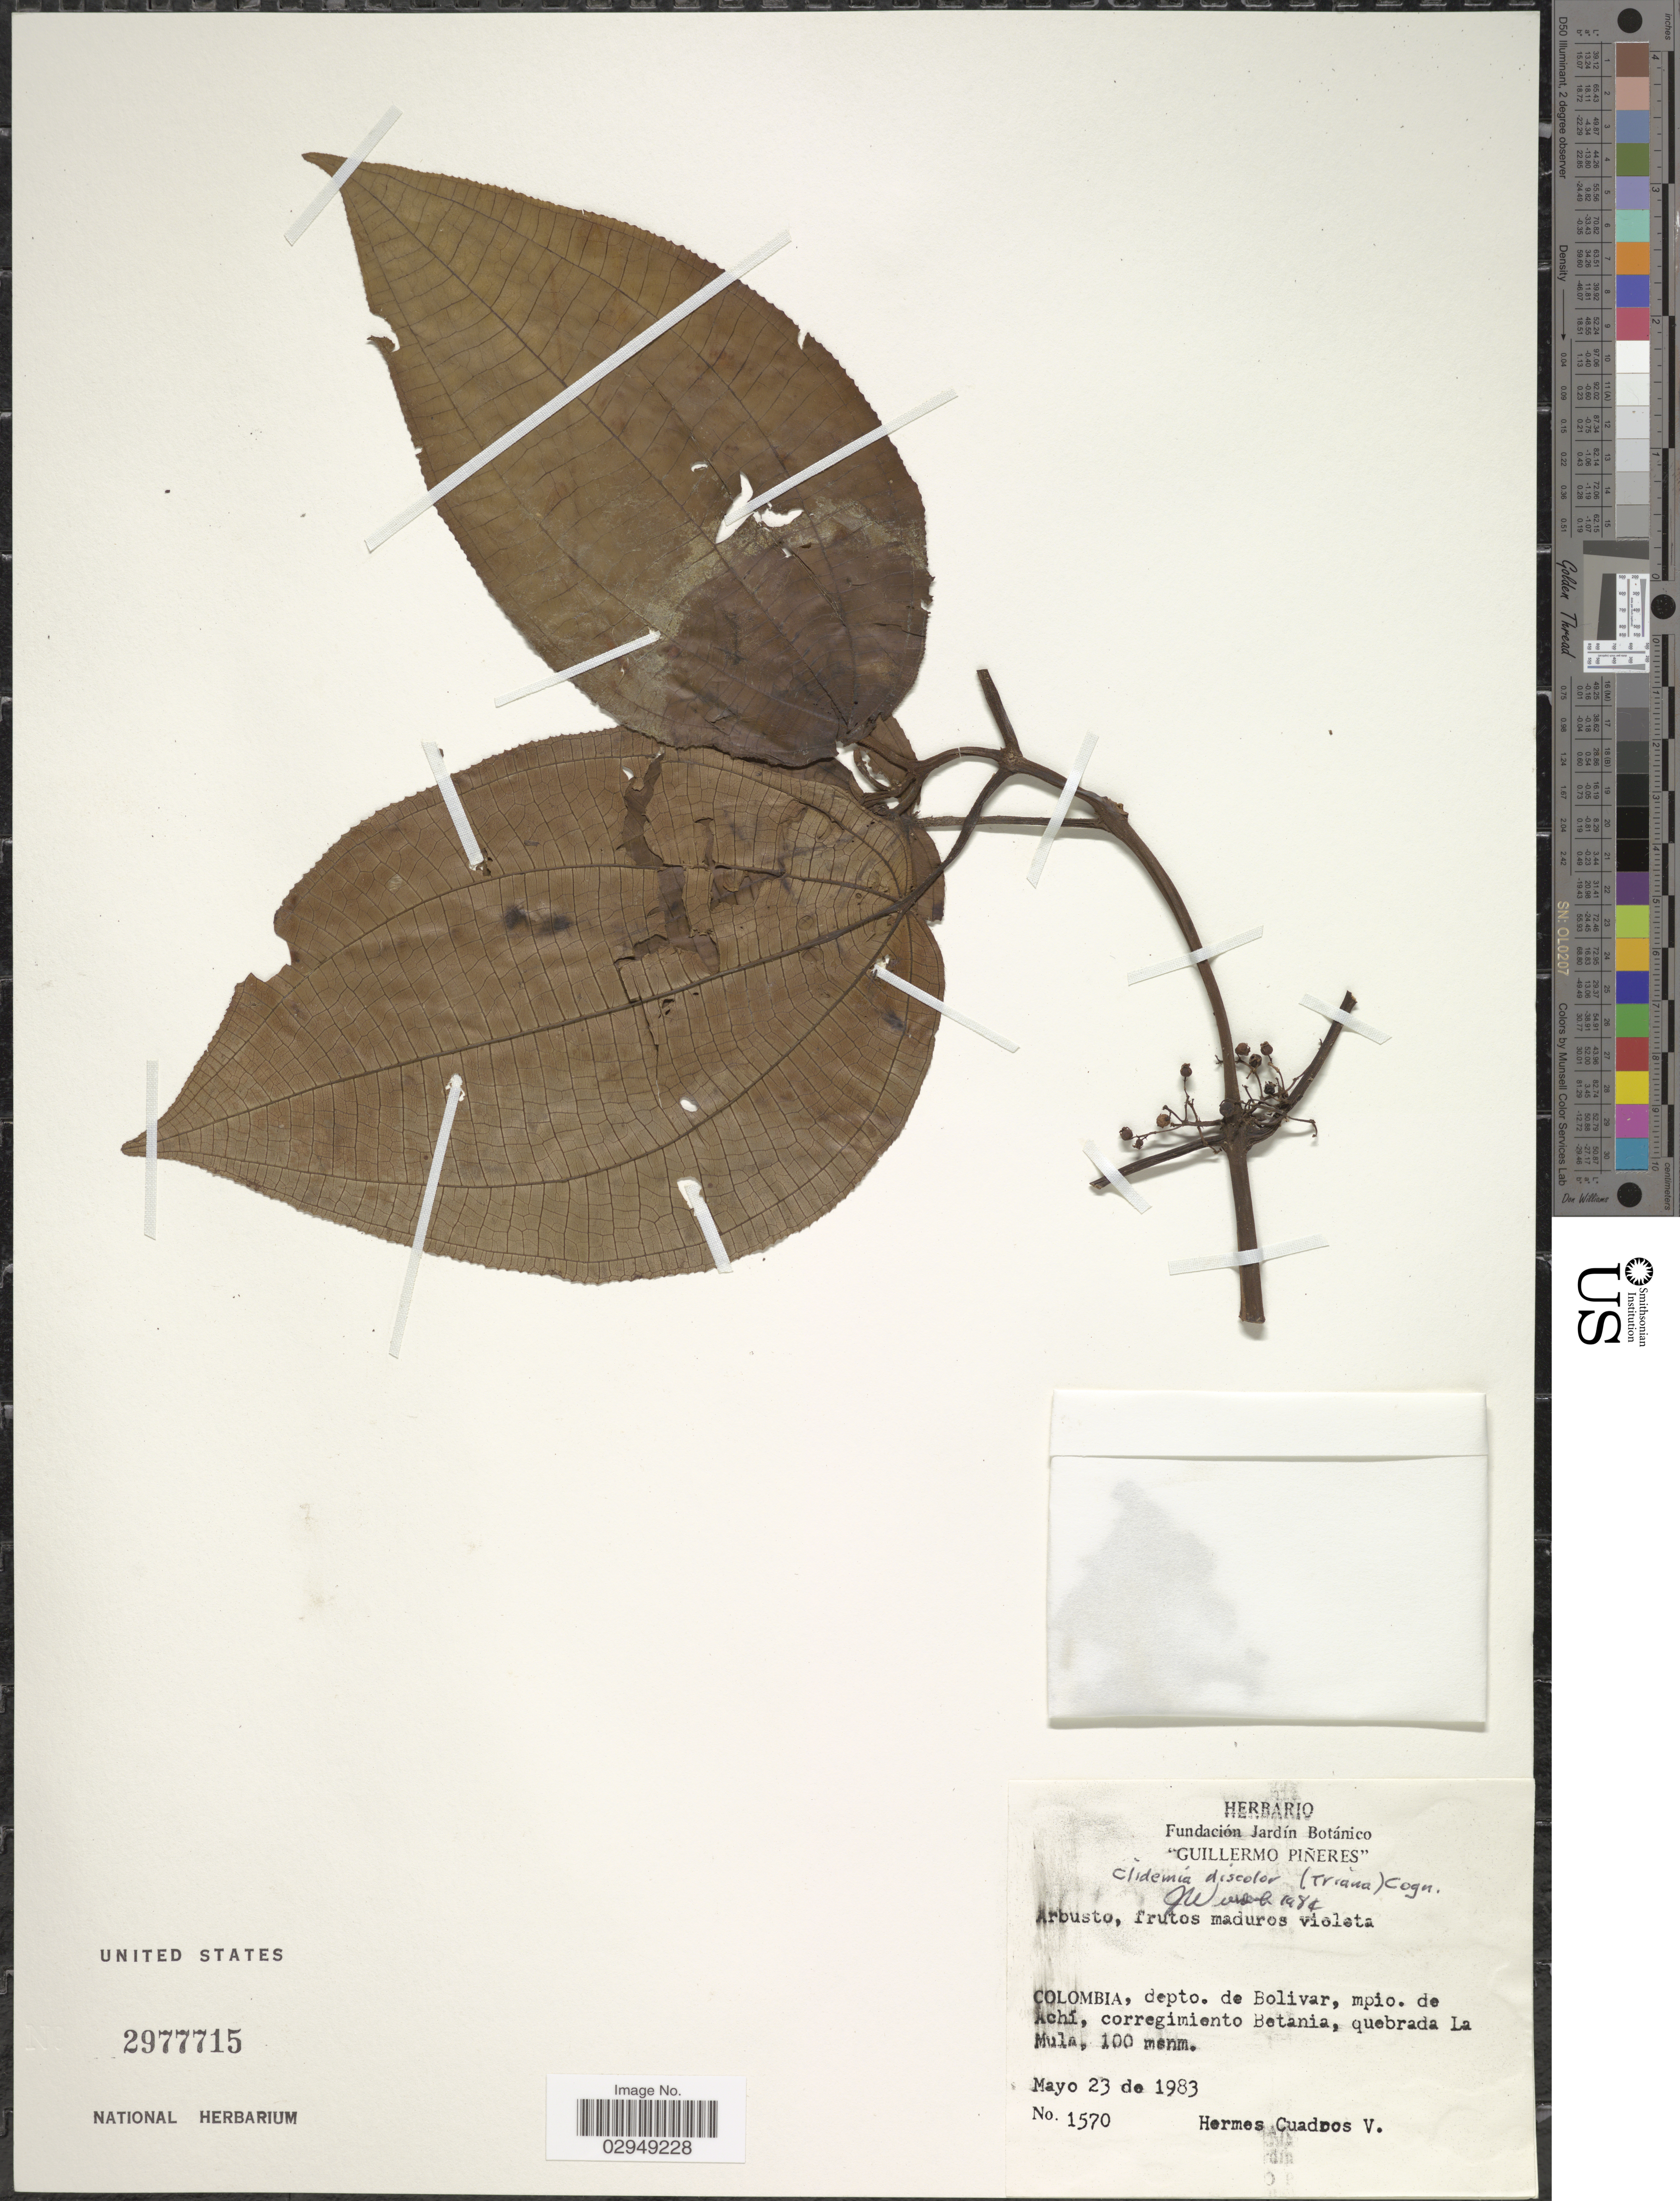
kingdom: Plantae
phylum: Tracheophyta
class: Magnoliopsida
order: Myrtales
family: Melastomataceae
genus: Clidemia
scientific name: Clidemia discolor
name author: (Triana) Cogn.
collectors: H. Cuadros V.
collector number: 1570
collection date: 1983-05-23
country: Colombia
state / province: Bolívar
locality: Depto. de Bolivar, mpio. de Achí, corregimiento Betania, quebrada La Mula.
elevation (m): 100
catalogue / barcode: US 2977715